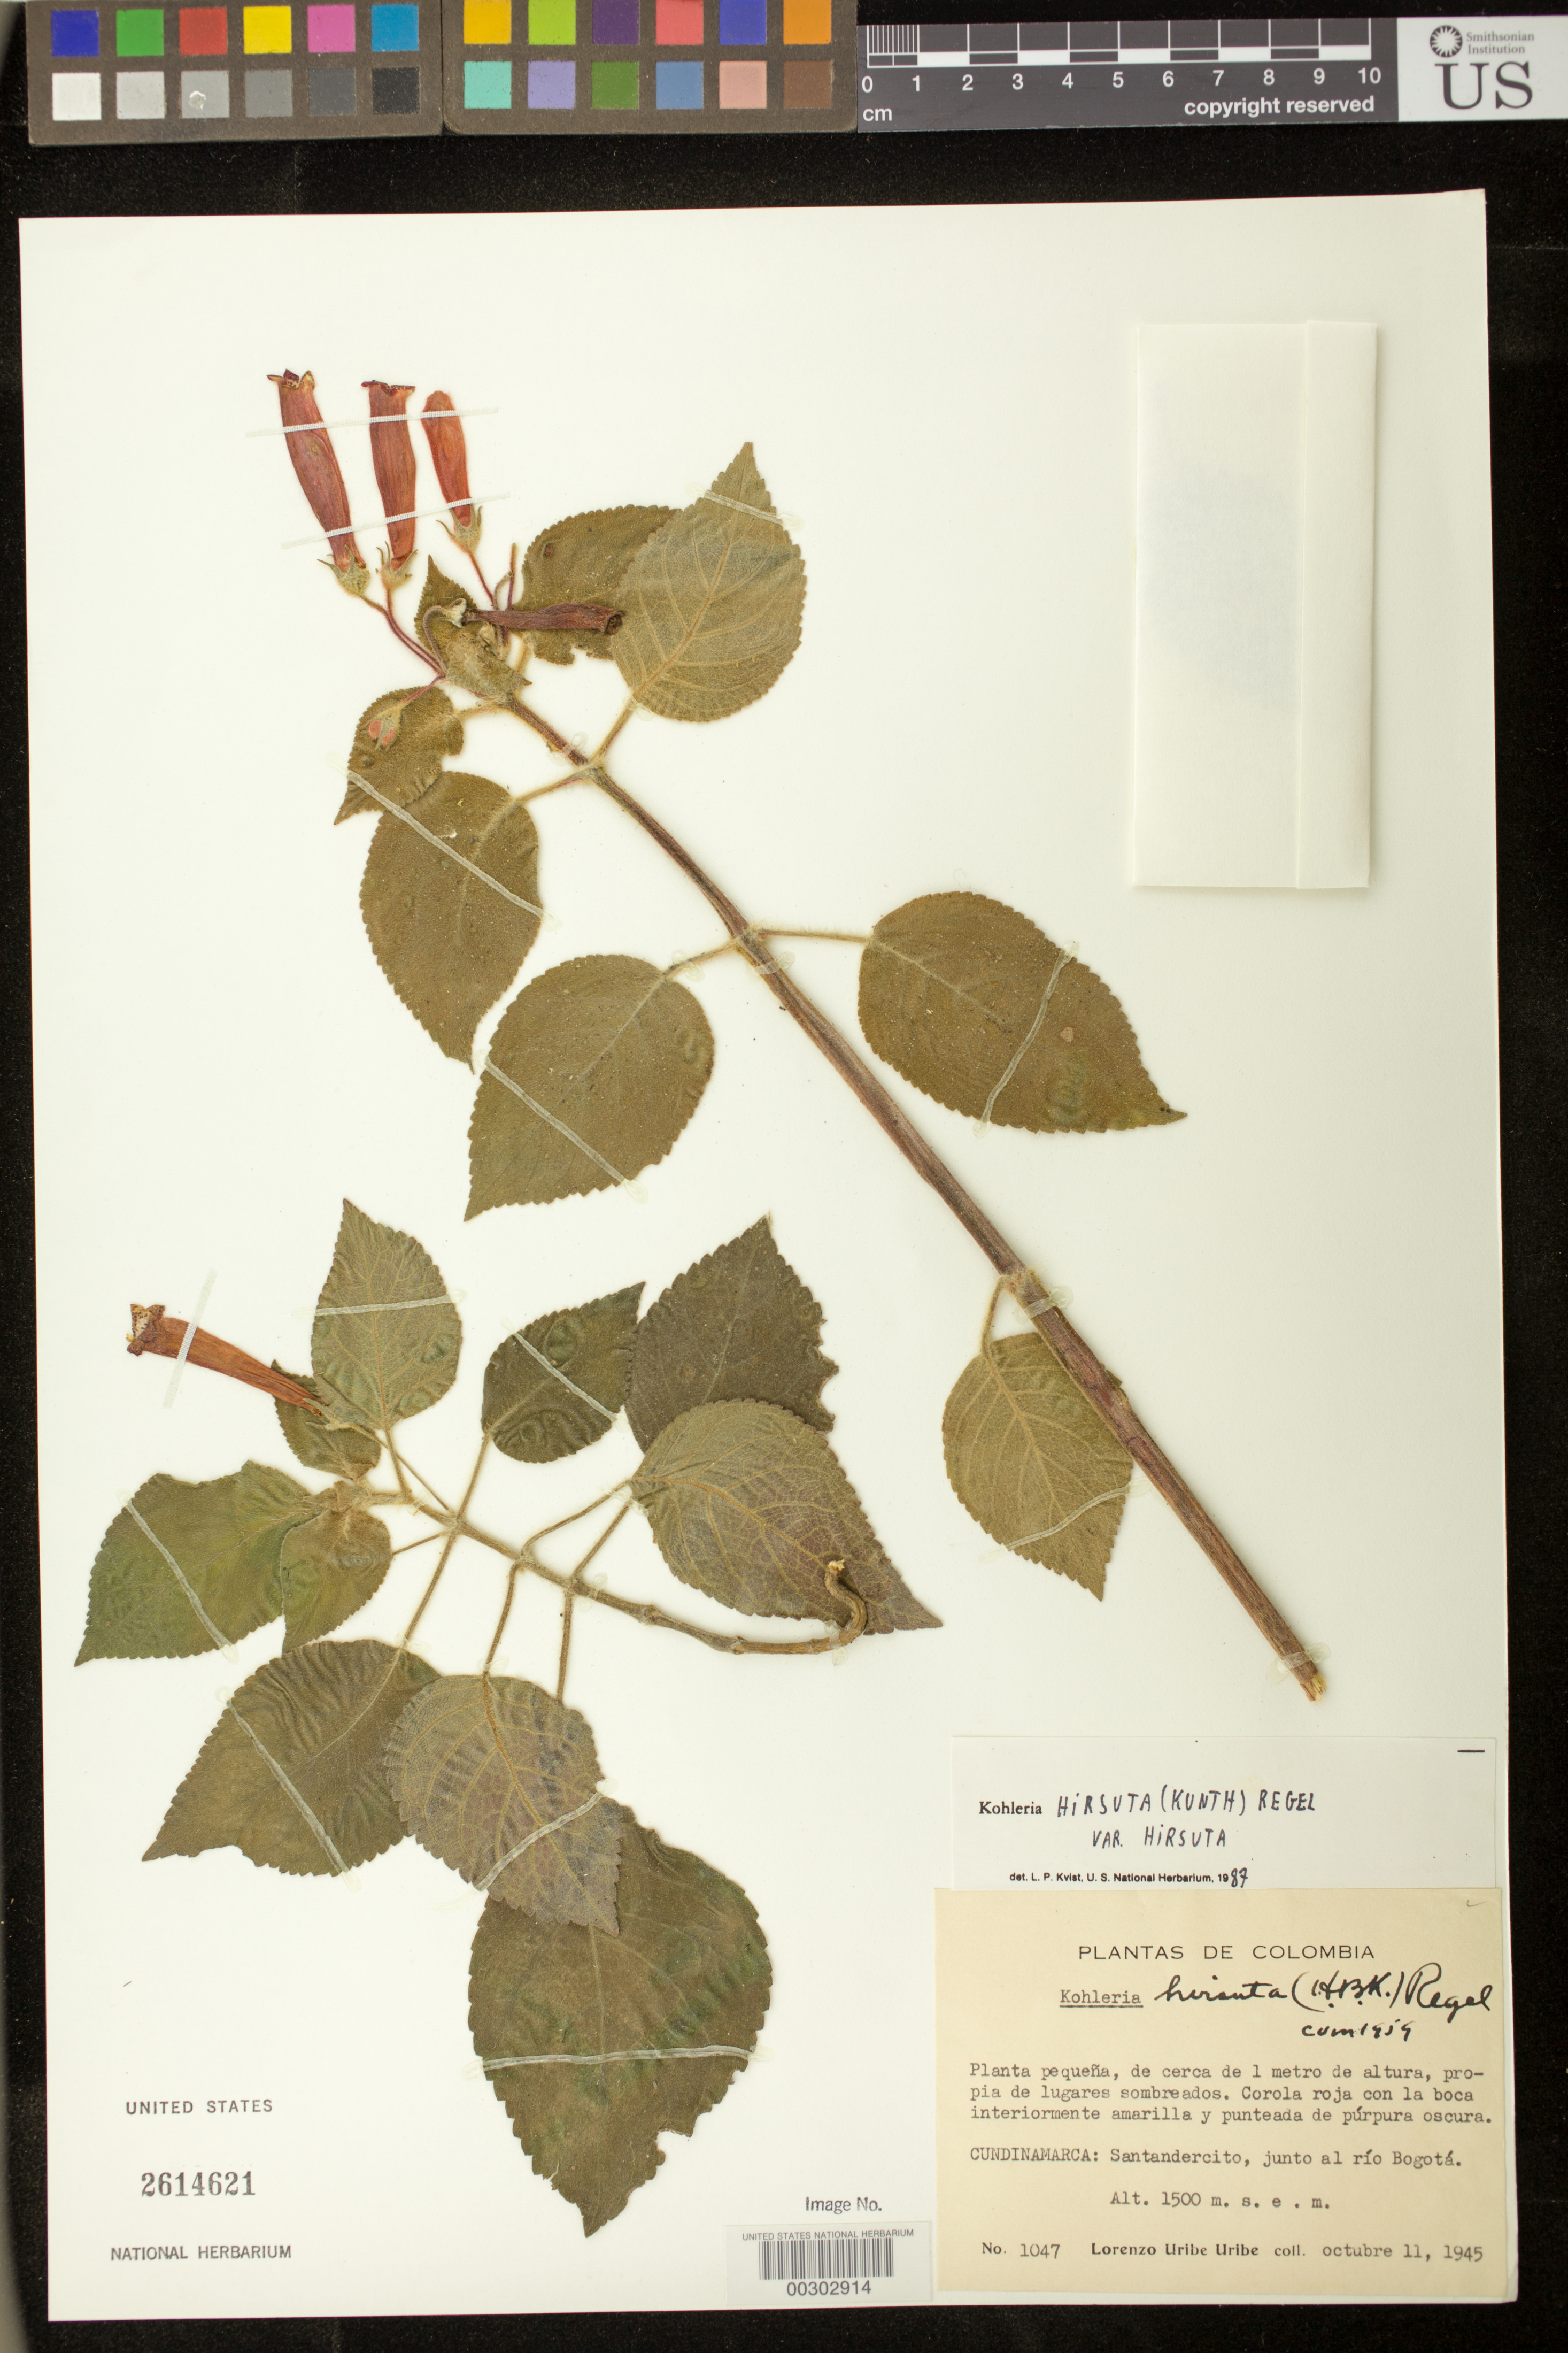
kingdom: Plantae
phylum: Tracheophyta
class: Magnoliopsida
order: Lamiales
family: Gesneriaceae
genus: Kohleria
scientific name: Kohleria hirsuta var. hirsuta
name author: (Kunth) Regel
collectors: L. Uribe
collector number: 1047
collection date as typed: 11 Oct 1945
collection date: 1945-10-11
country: Colombia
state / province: Cundinamarca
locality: Santandercito, junction with Rio Bogota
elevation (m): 1500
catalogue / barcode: US 2614621